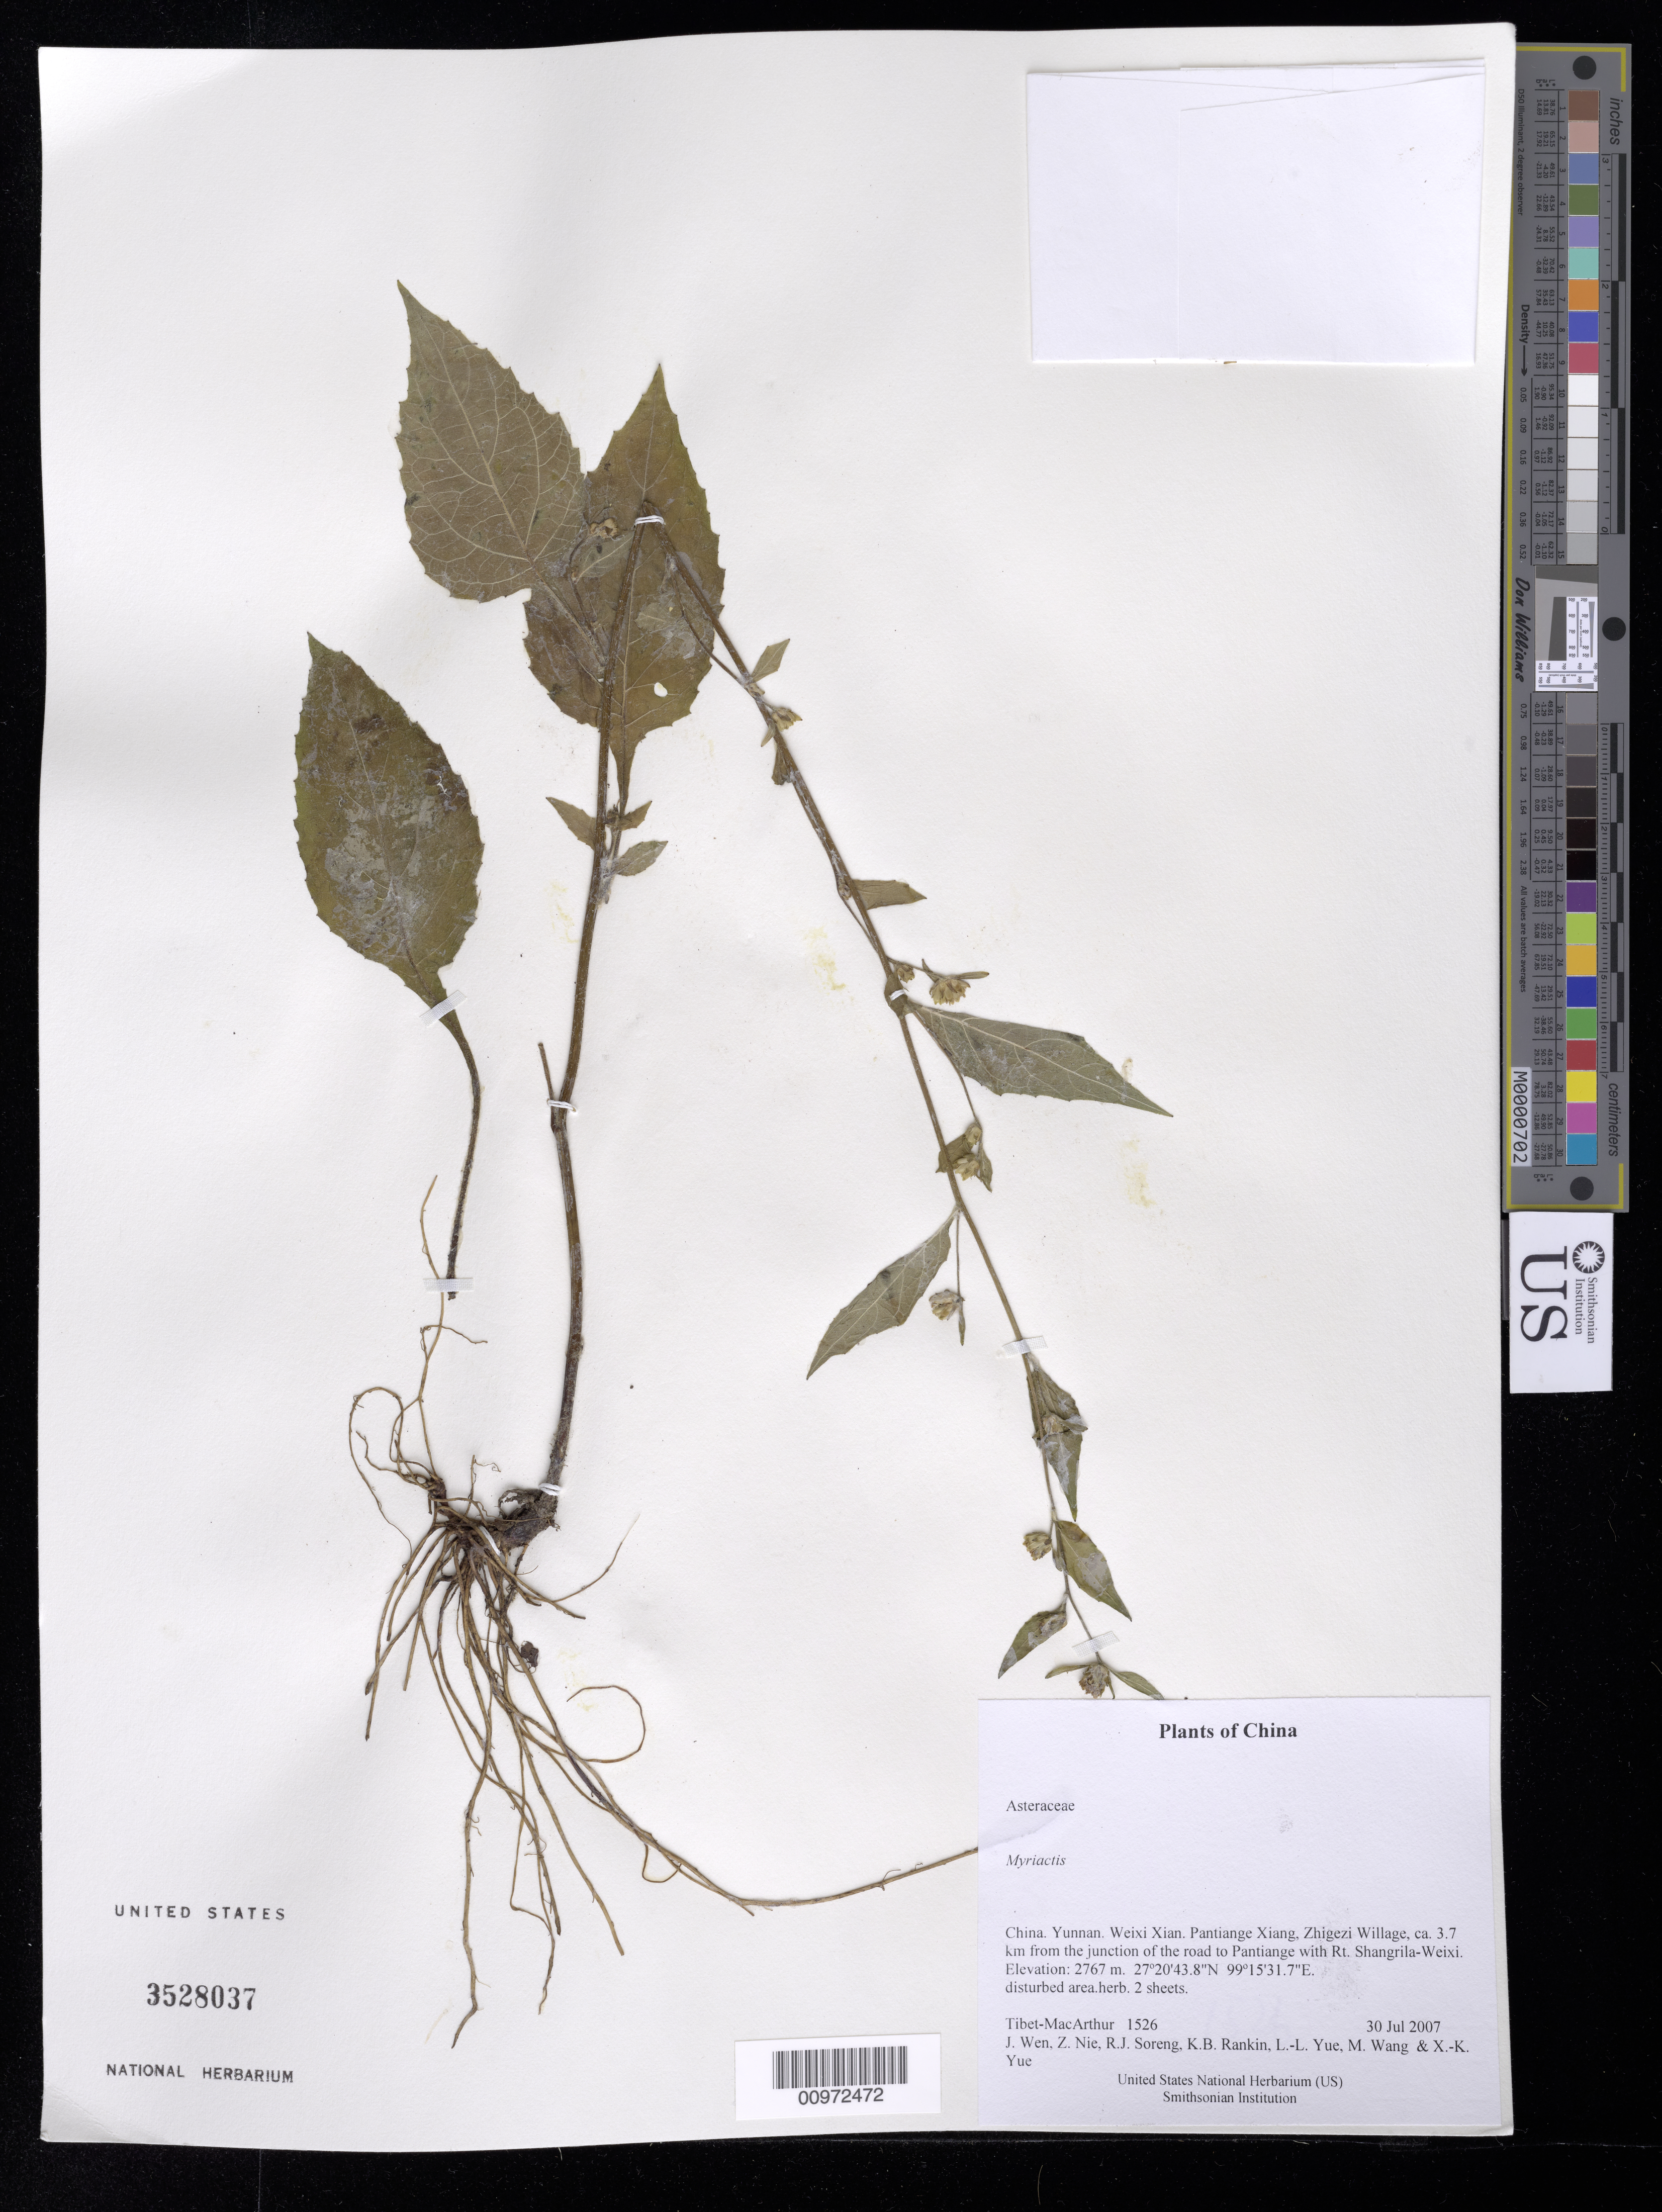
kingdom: Plantae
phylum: Tracheophyta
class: Magnoliopsida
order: Asterales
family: Asteraceae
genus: Myriactis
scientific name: Myriactis sp.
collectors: Tibet-MacArthur, J. Wen, Z. Nie, R. J. Soreng, K. Rankin, L. Yue, M. Wang & X. Yue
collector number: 1526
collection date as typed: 30 Jul 2007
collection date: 2007-07-30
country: China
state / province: Yunnan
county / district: Weixi Xian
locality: Pantiange Xiang, Zhigezi Willage, ca. 3.7 km from the junction of the road to Pantiange with Rt. Shangrila-Weixi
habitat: disturbed area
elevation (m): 2767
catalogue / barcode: US 3528037